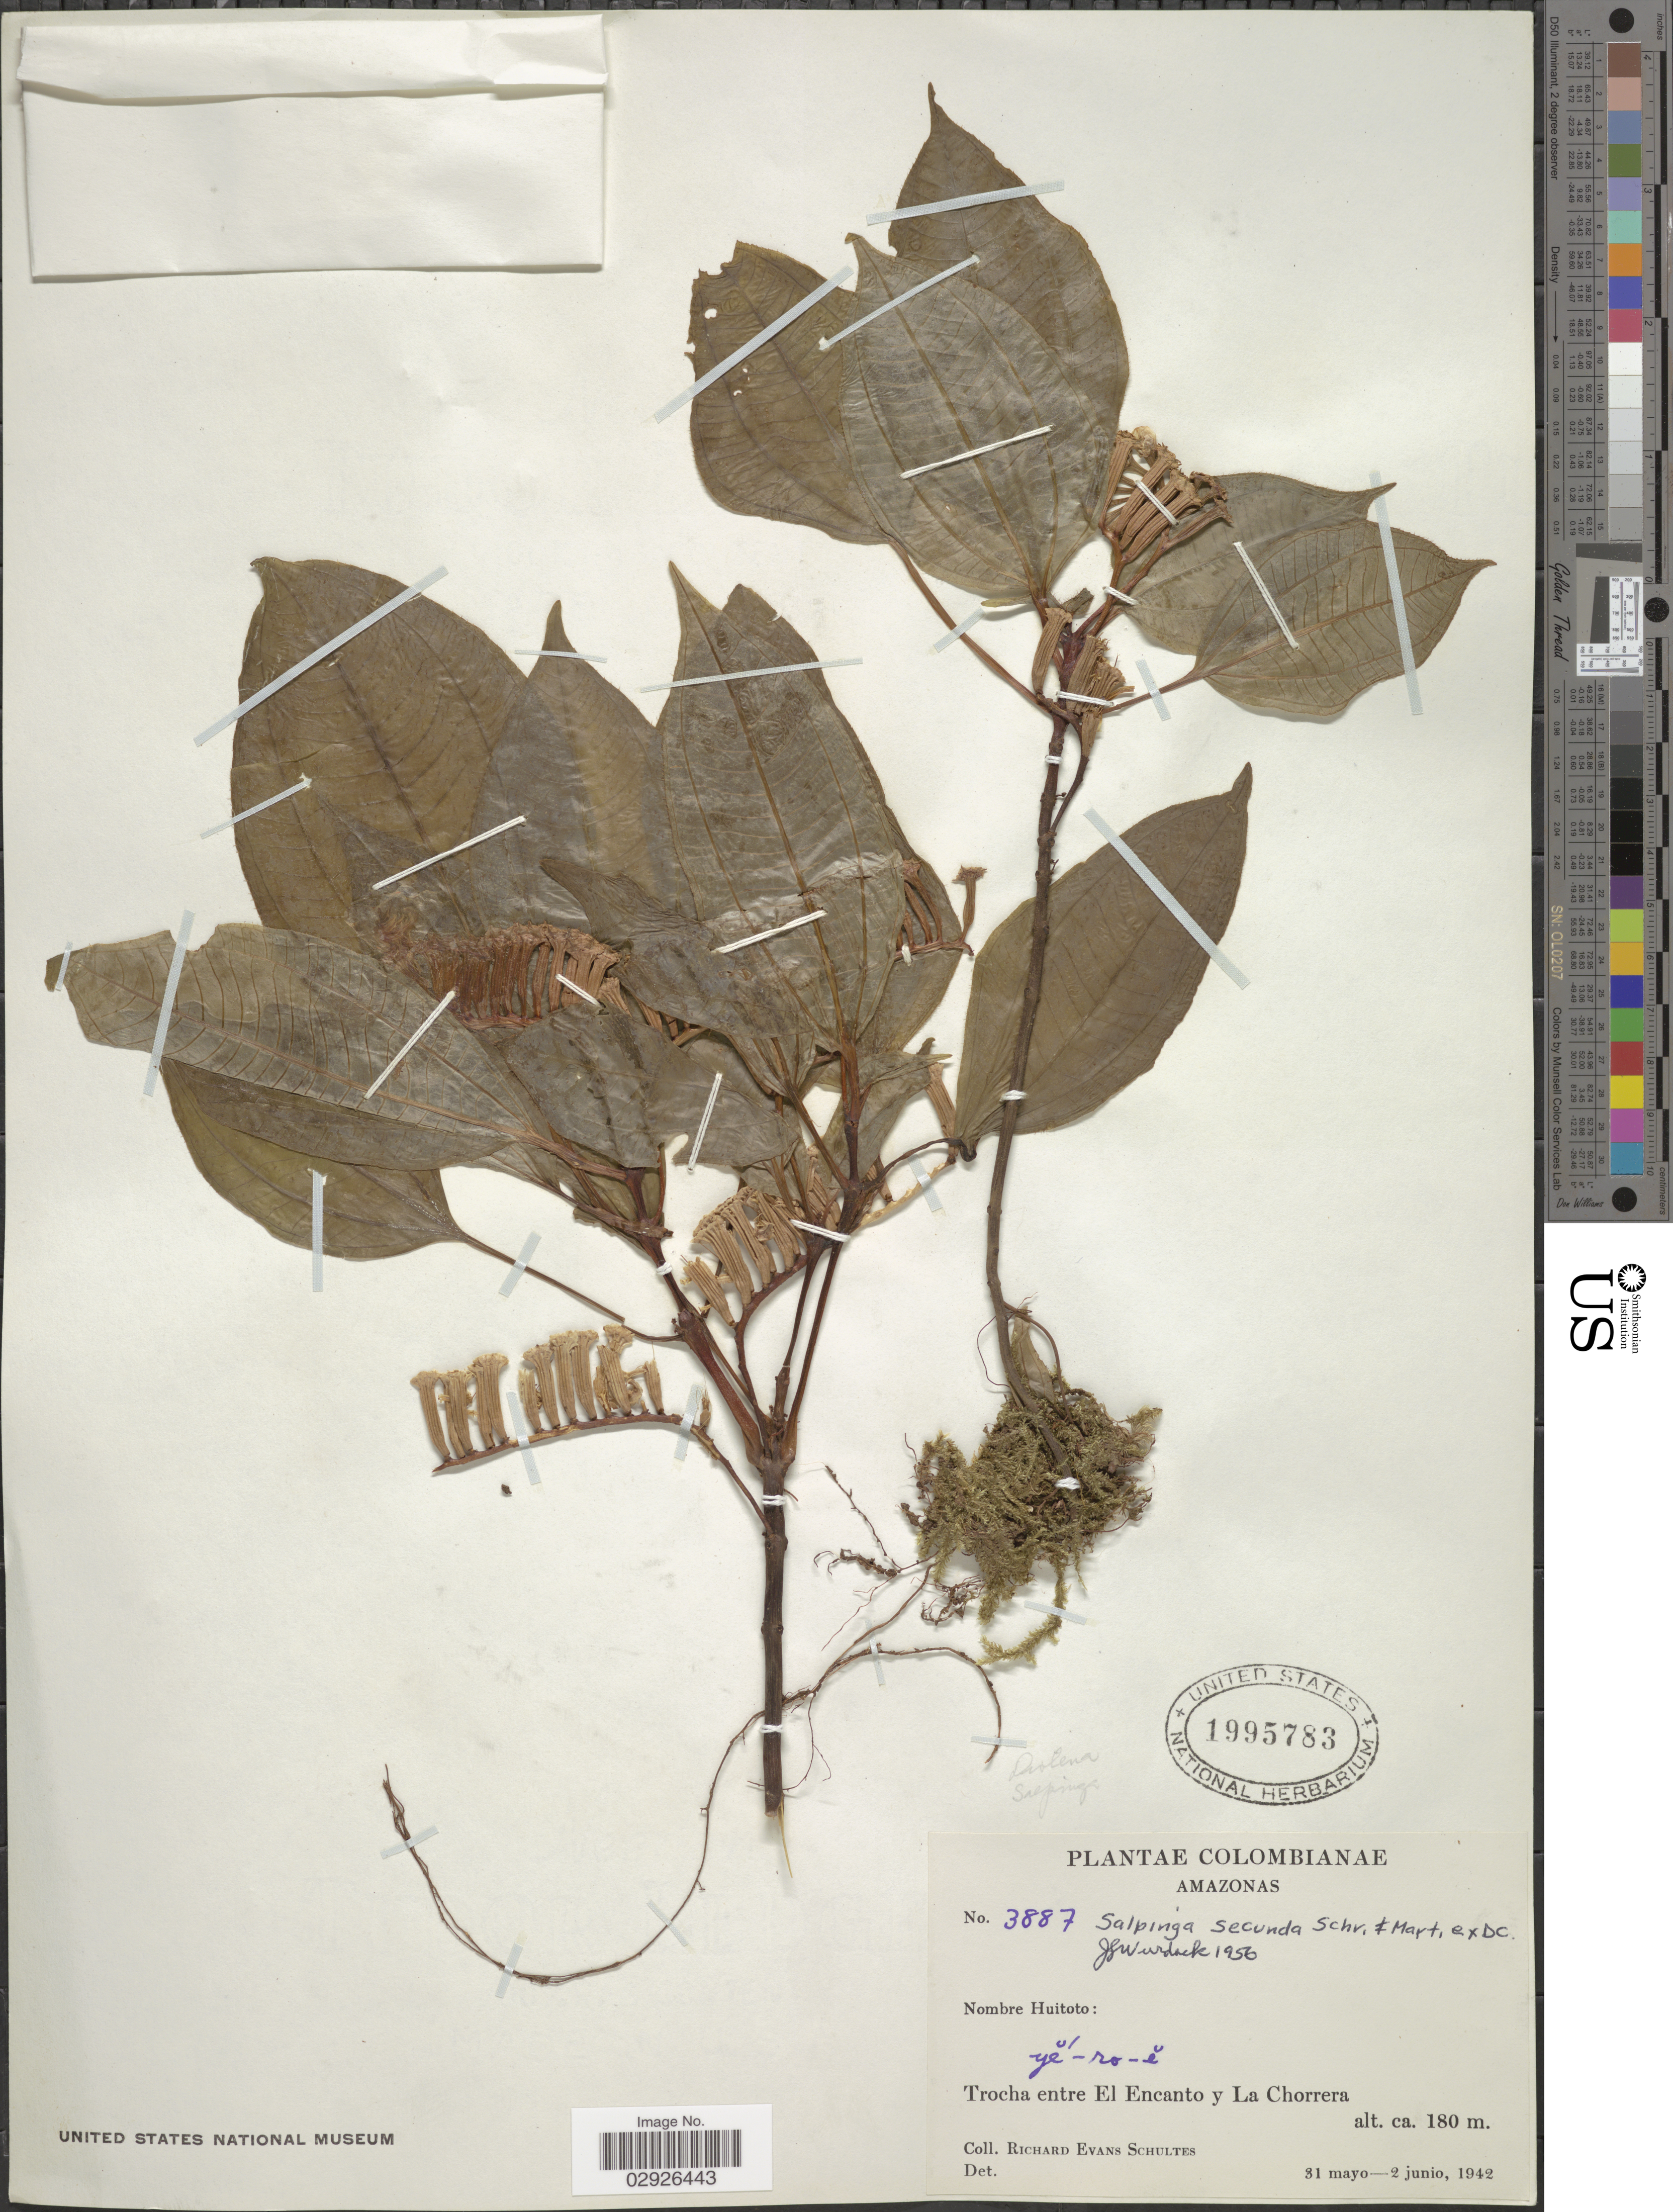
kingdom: Plantae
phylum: Tracheophyta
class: Magnoliopsida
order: Myrtales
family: Melastomataceae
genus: Salpinga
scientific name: Salpinga secunda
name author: Schrank & Mart. ex DC.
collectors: R. E. Schultes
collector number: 3887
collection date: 1942-05-31/1942-06-02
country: Colombia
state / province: Amazônas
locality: Trocha entre El Encanto y La Chorrera.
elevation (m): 180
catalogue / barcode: US 1995783